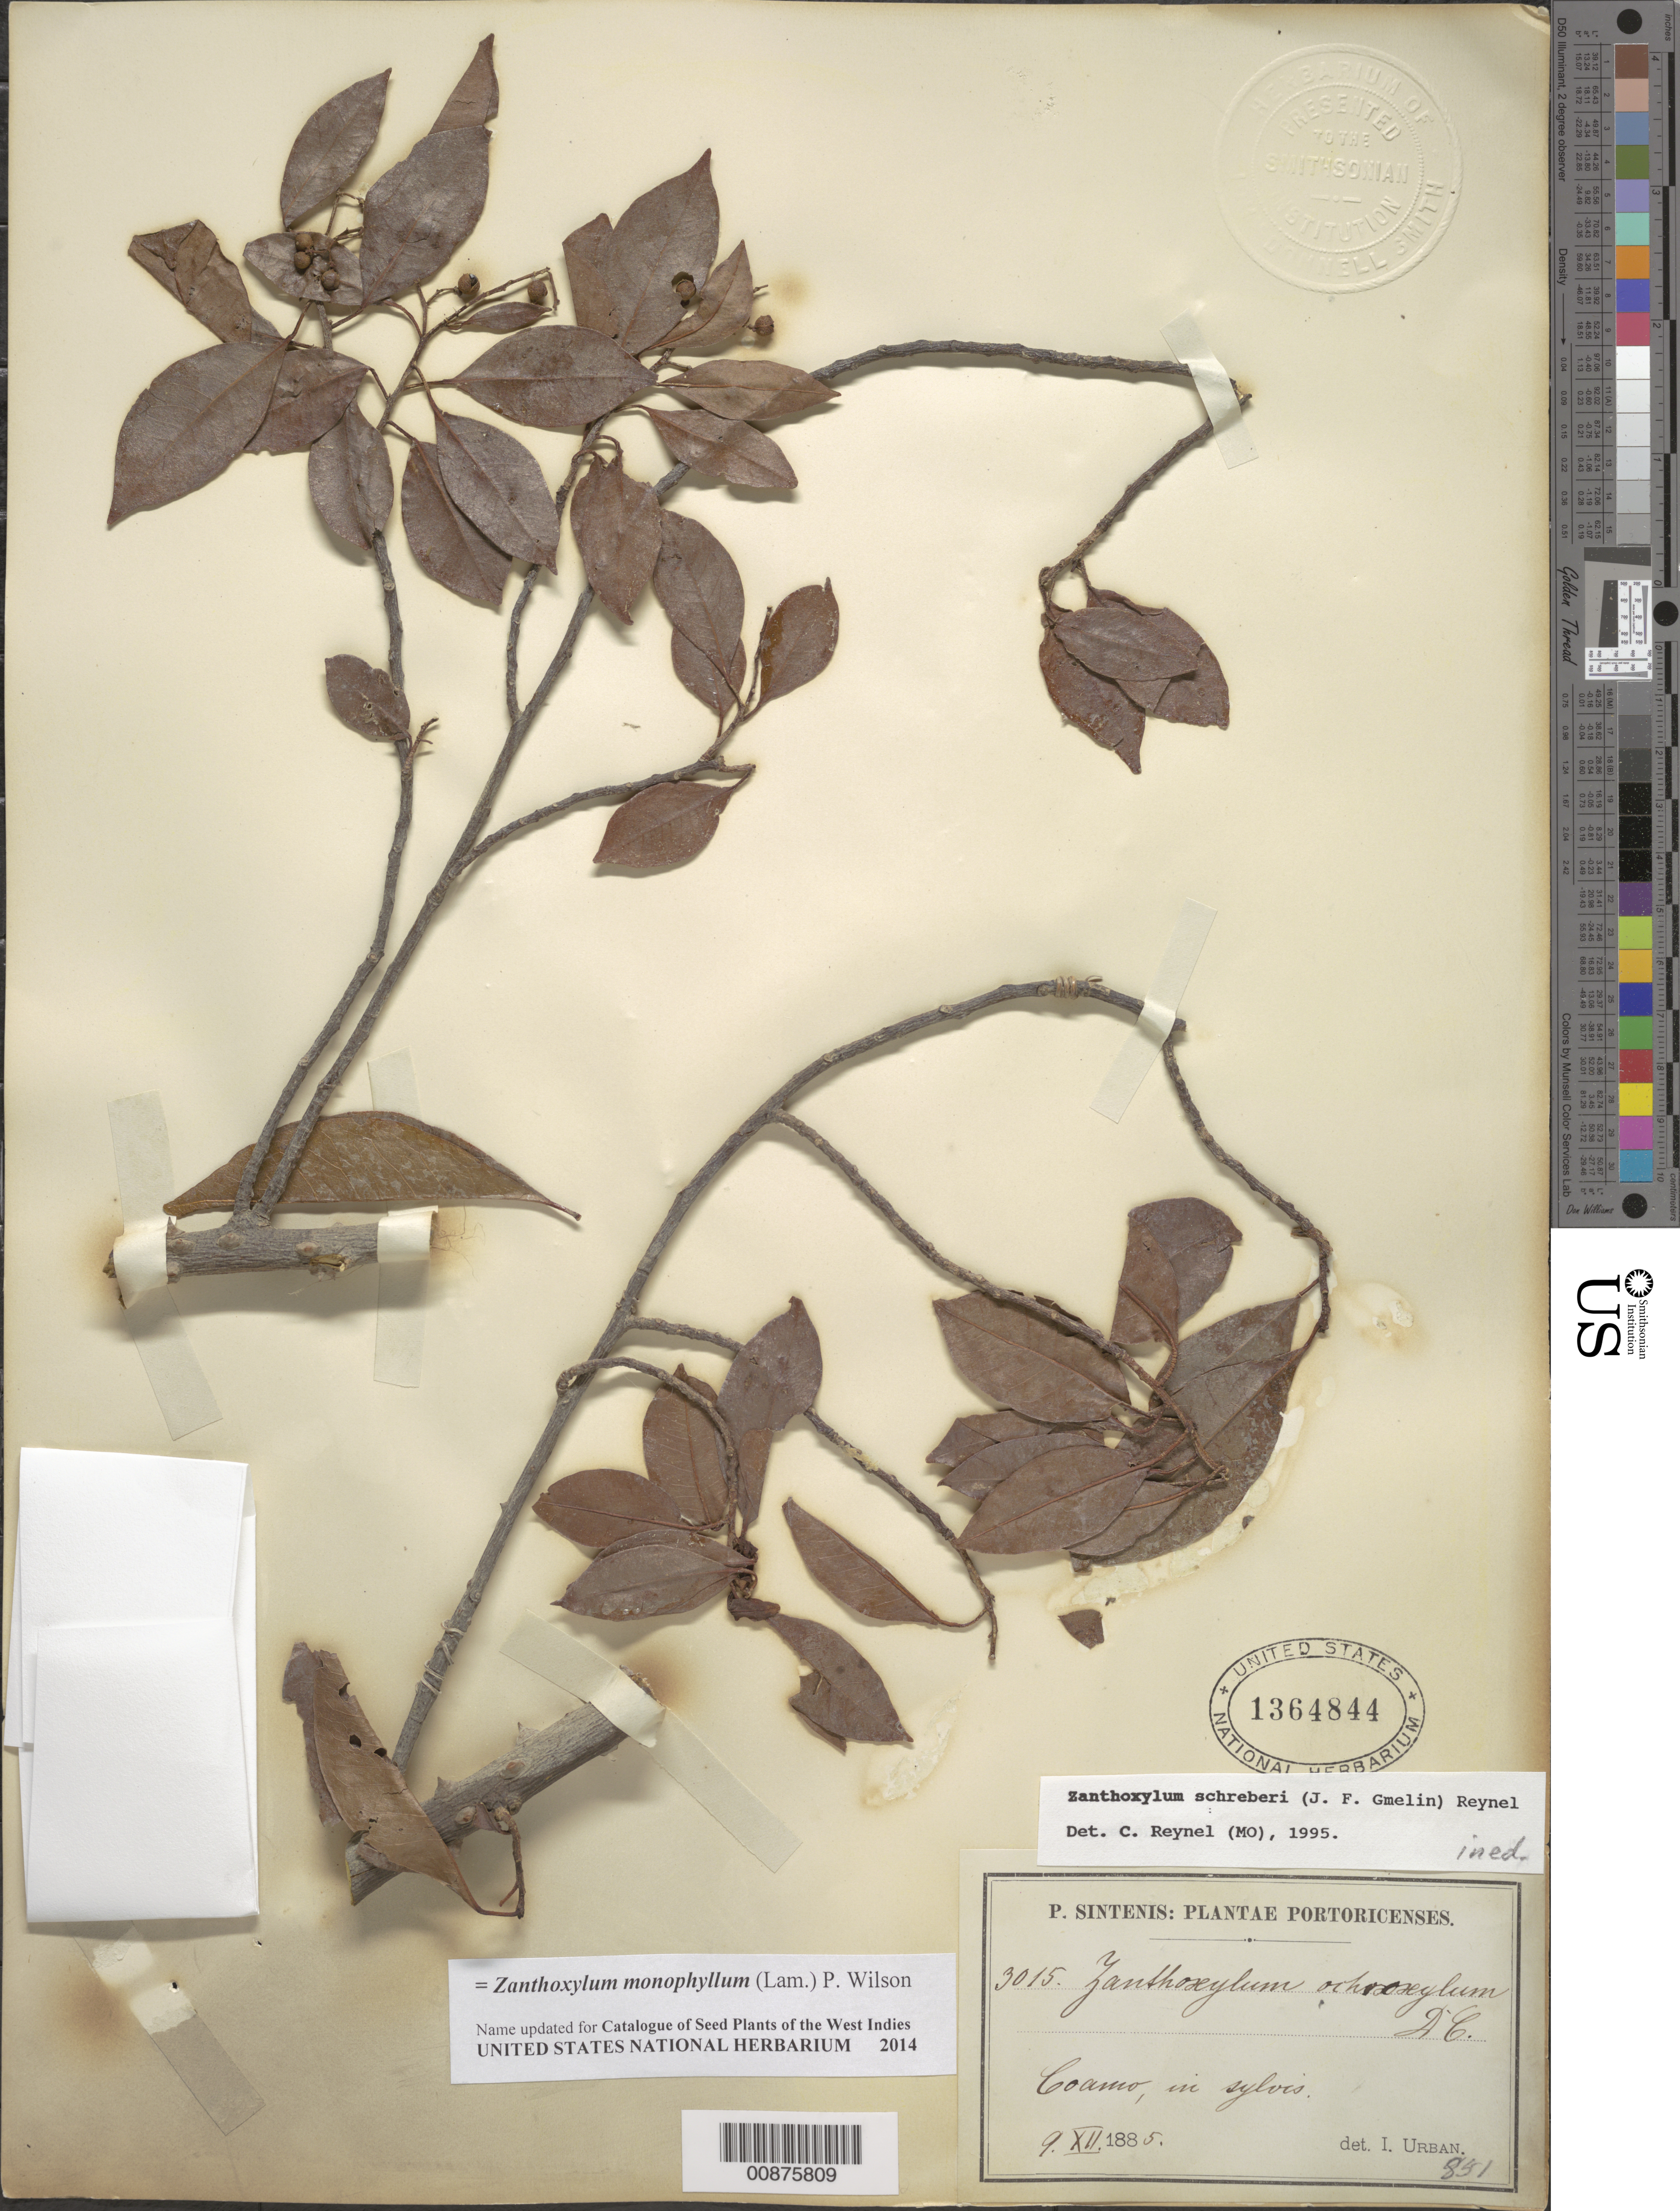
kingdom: Plantae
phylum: Tracheophyta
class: Magnoliopsida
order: Sapindales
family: Rutaceae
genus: Zanthoxylum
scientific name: Zanthoxylum monophyllum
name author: (Lam.) P. Wilson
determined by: Reynel, Carlos A., (MO), Missouri Botanical Garden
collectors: P. Sintenis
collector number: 3015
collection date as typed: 09 Dec 1885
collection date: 1885-12-09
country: Puerto Rico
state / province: Coamo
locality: Coamo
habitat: in sylvis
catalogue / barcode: US 1364844